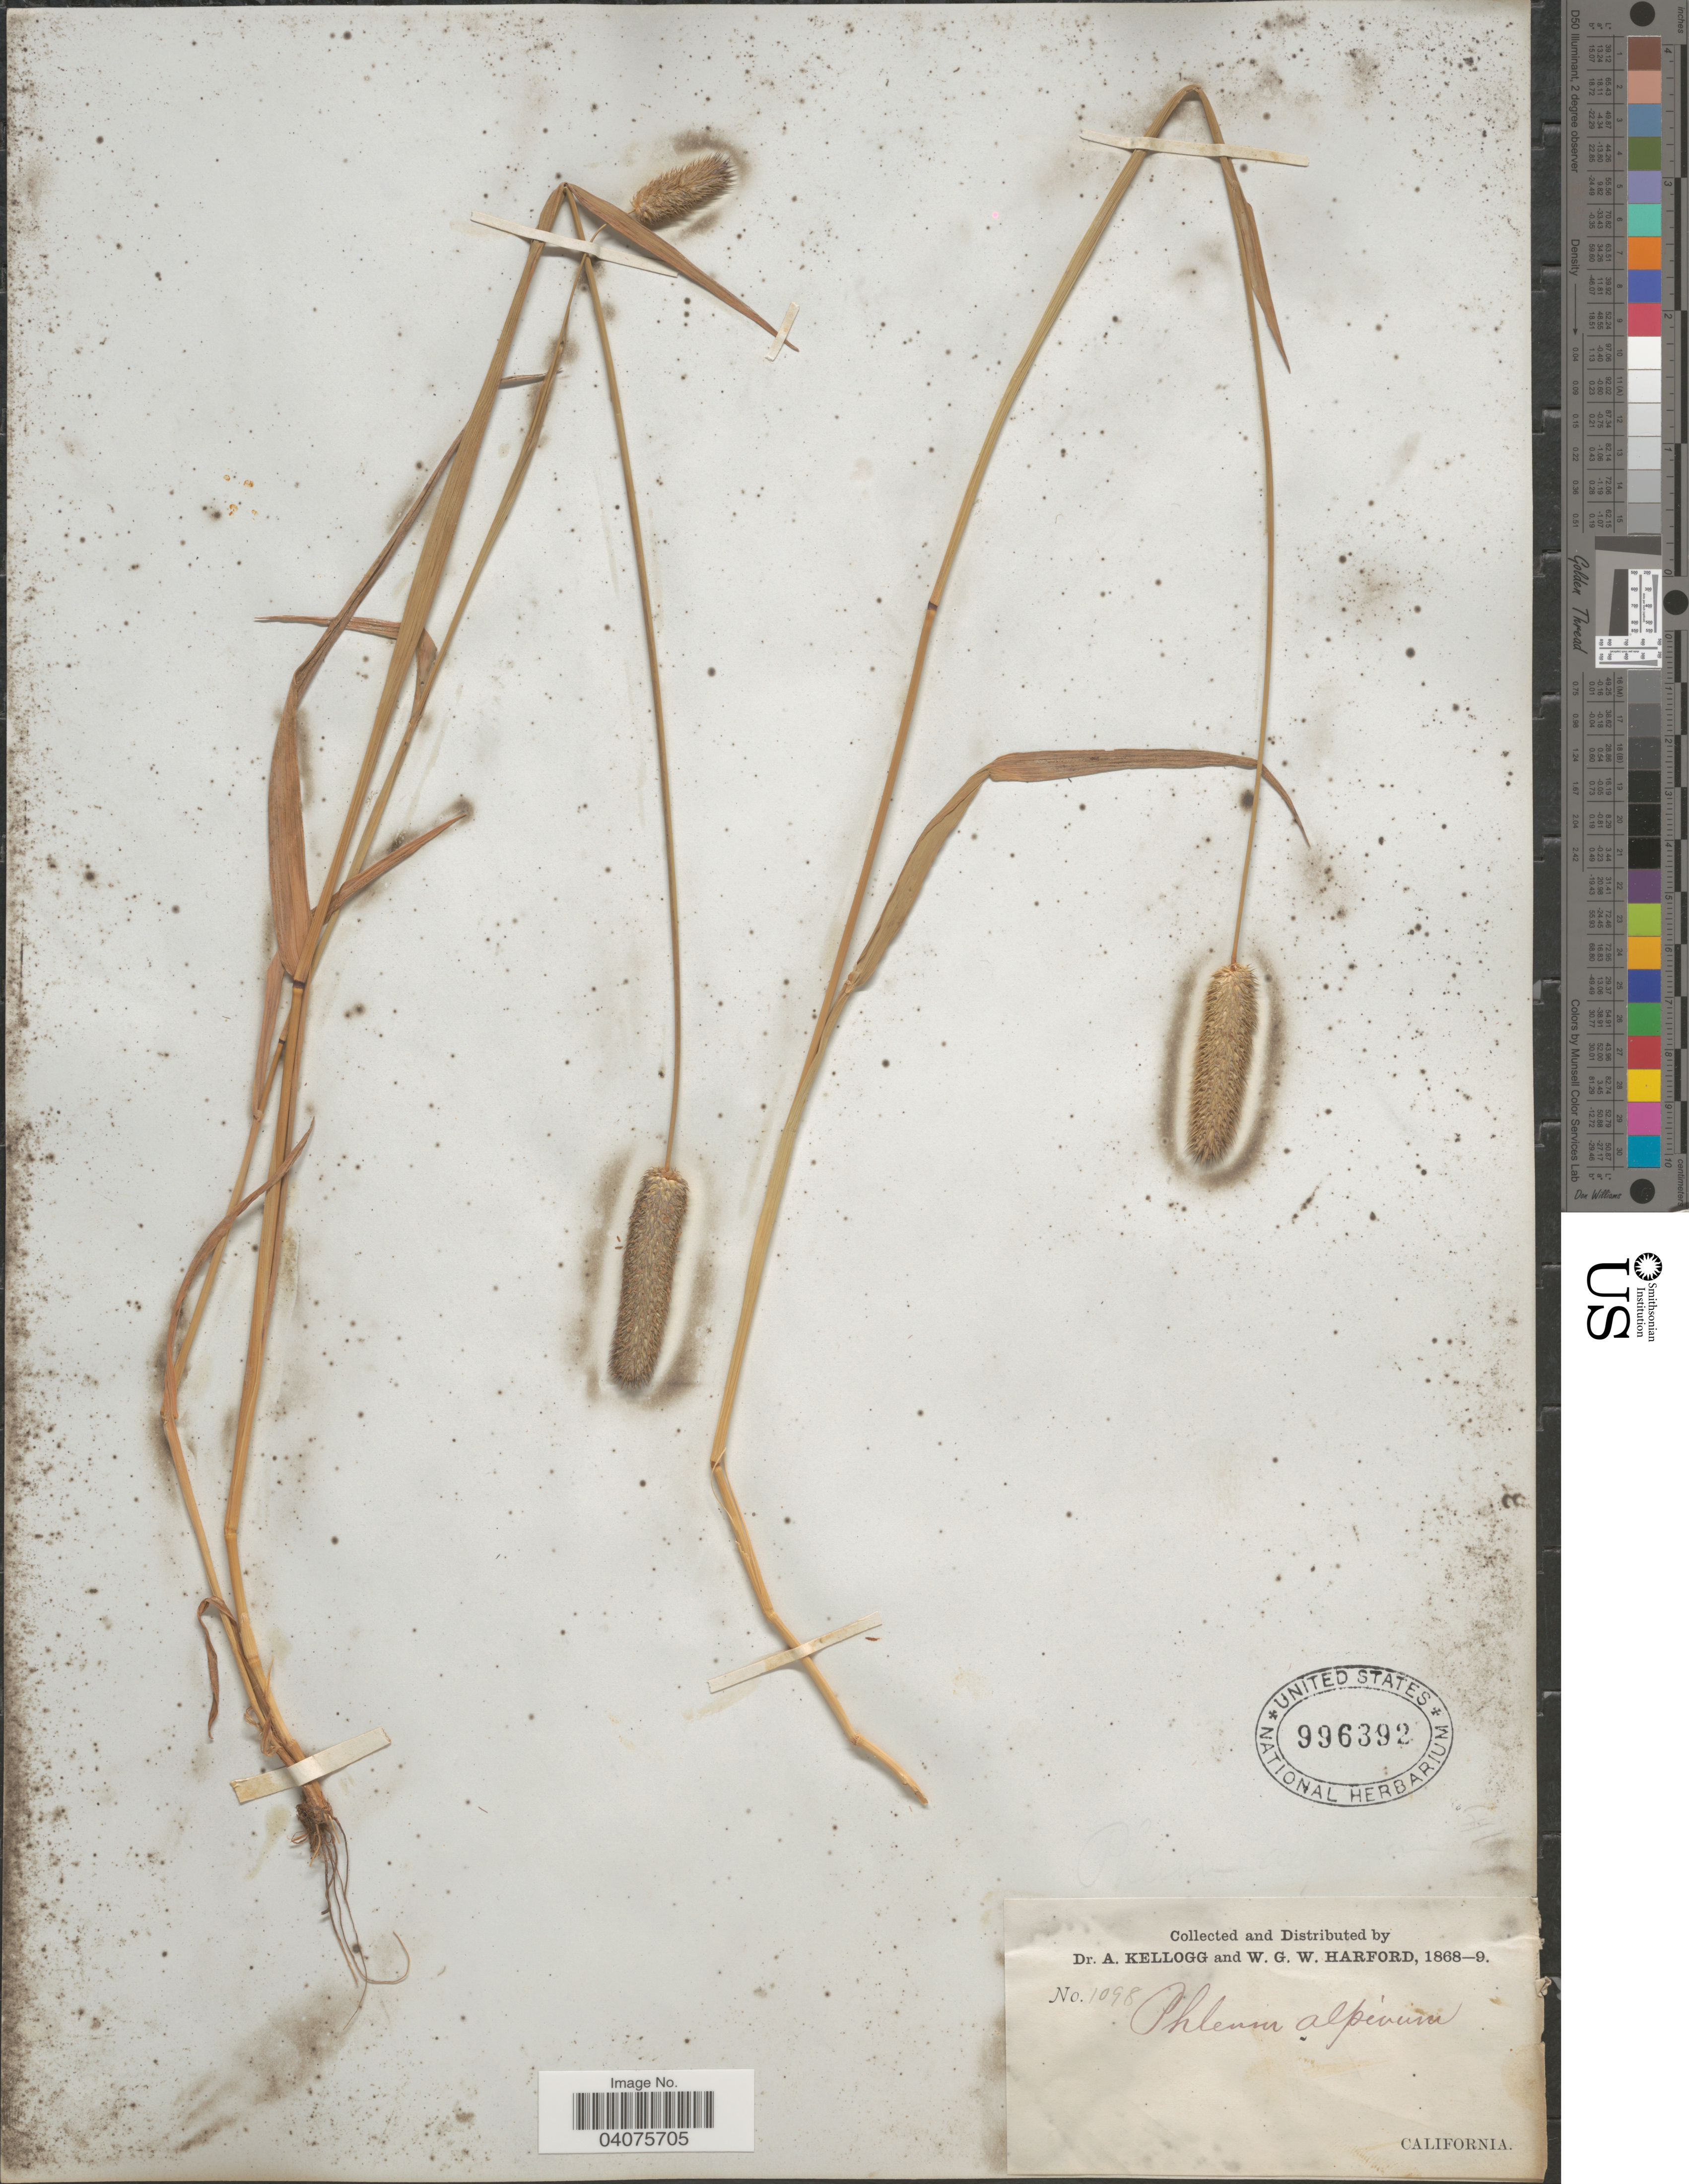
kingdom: Plantae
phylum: Tracheophyta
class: Liliopsida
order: Poales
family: Poaceae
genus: Phleum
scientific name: Phleum alpinum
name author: L.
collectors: A. Kellogg & W. G. W. Harford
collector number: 1098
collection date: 1868/1869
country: United States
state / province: California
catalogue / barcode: US 996392